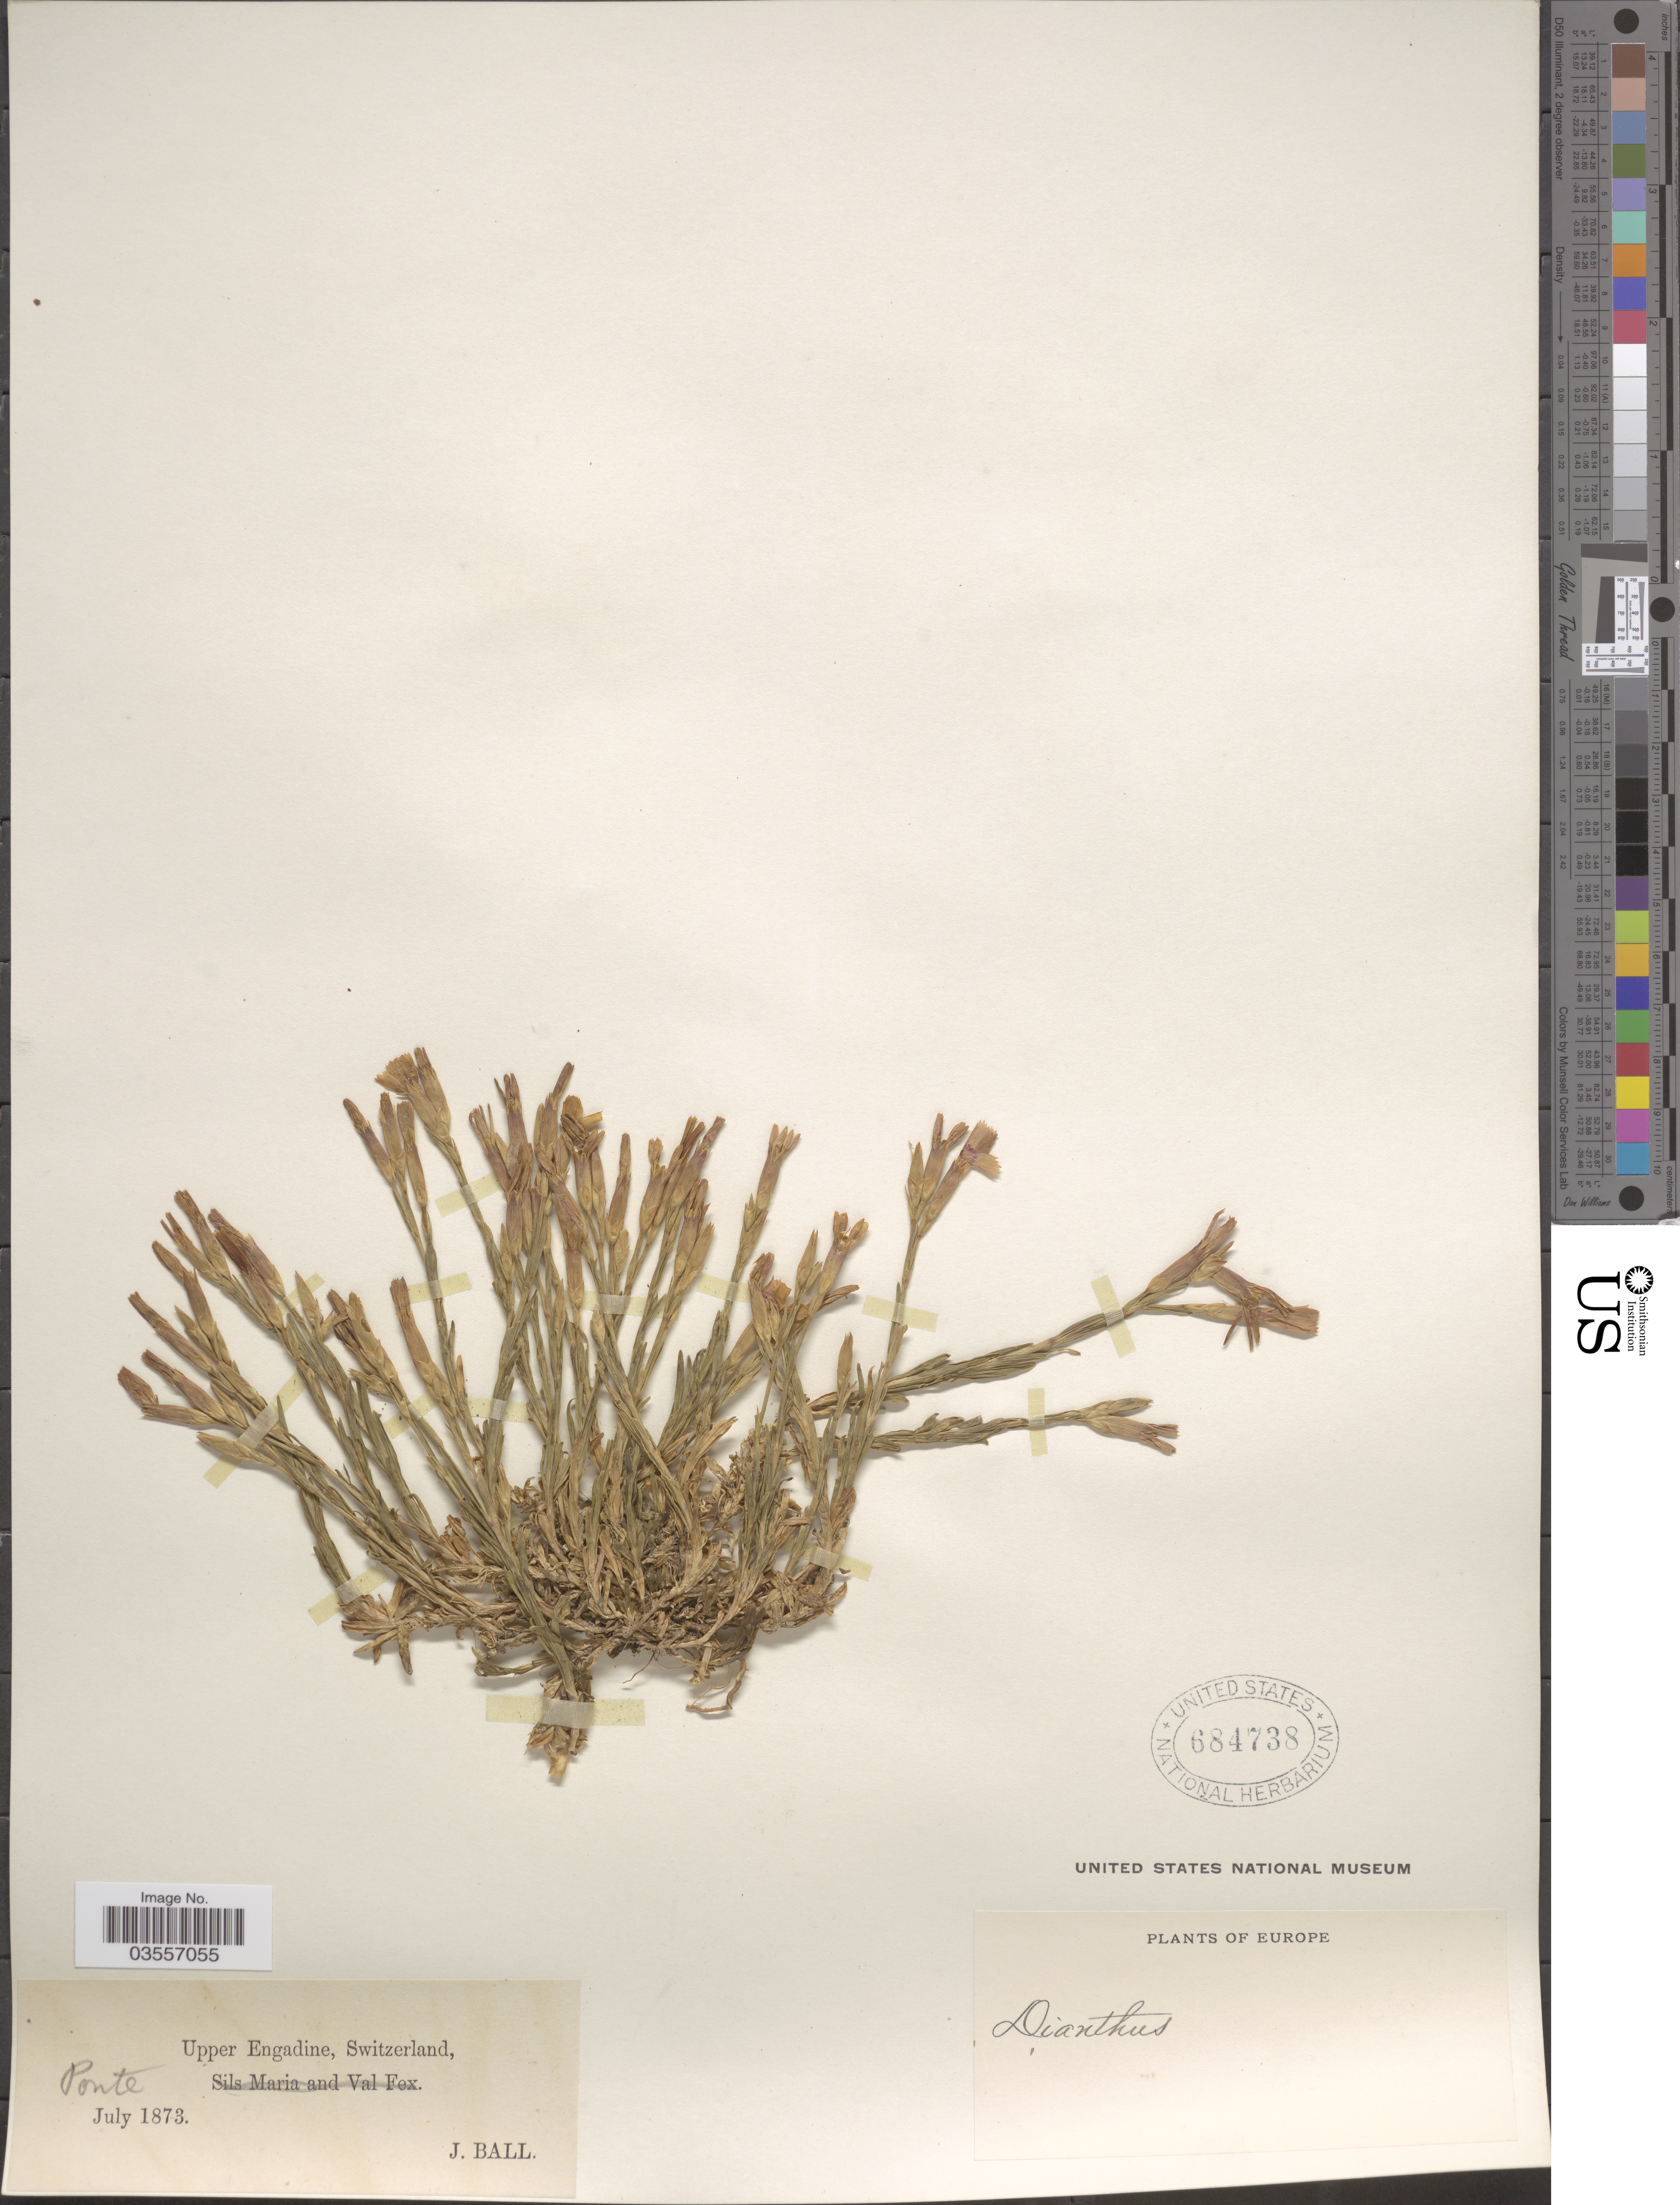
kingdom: Plantae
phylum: Tracheophyta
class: Magnoliopsida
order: Caryophyllales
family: Caryophyllaceae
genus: Dianthus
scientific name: Dianthus sp.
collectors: J. Ball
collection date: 1873-07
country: Switzerland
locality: Upper Engadine. Ponte.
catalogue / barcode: US 684738